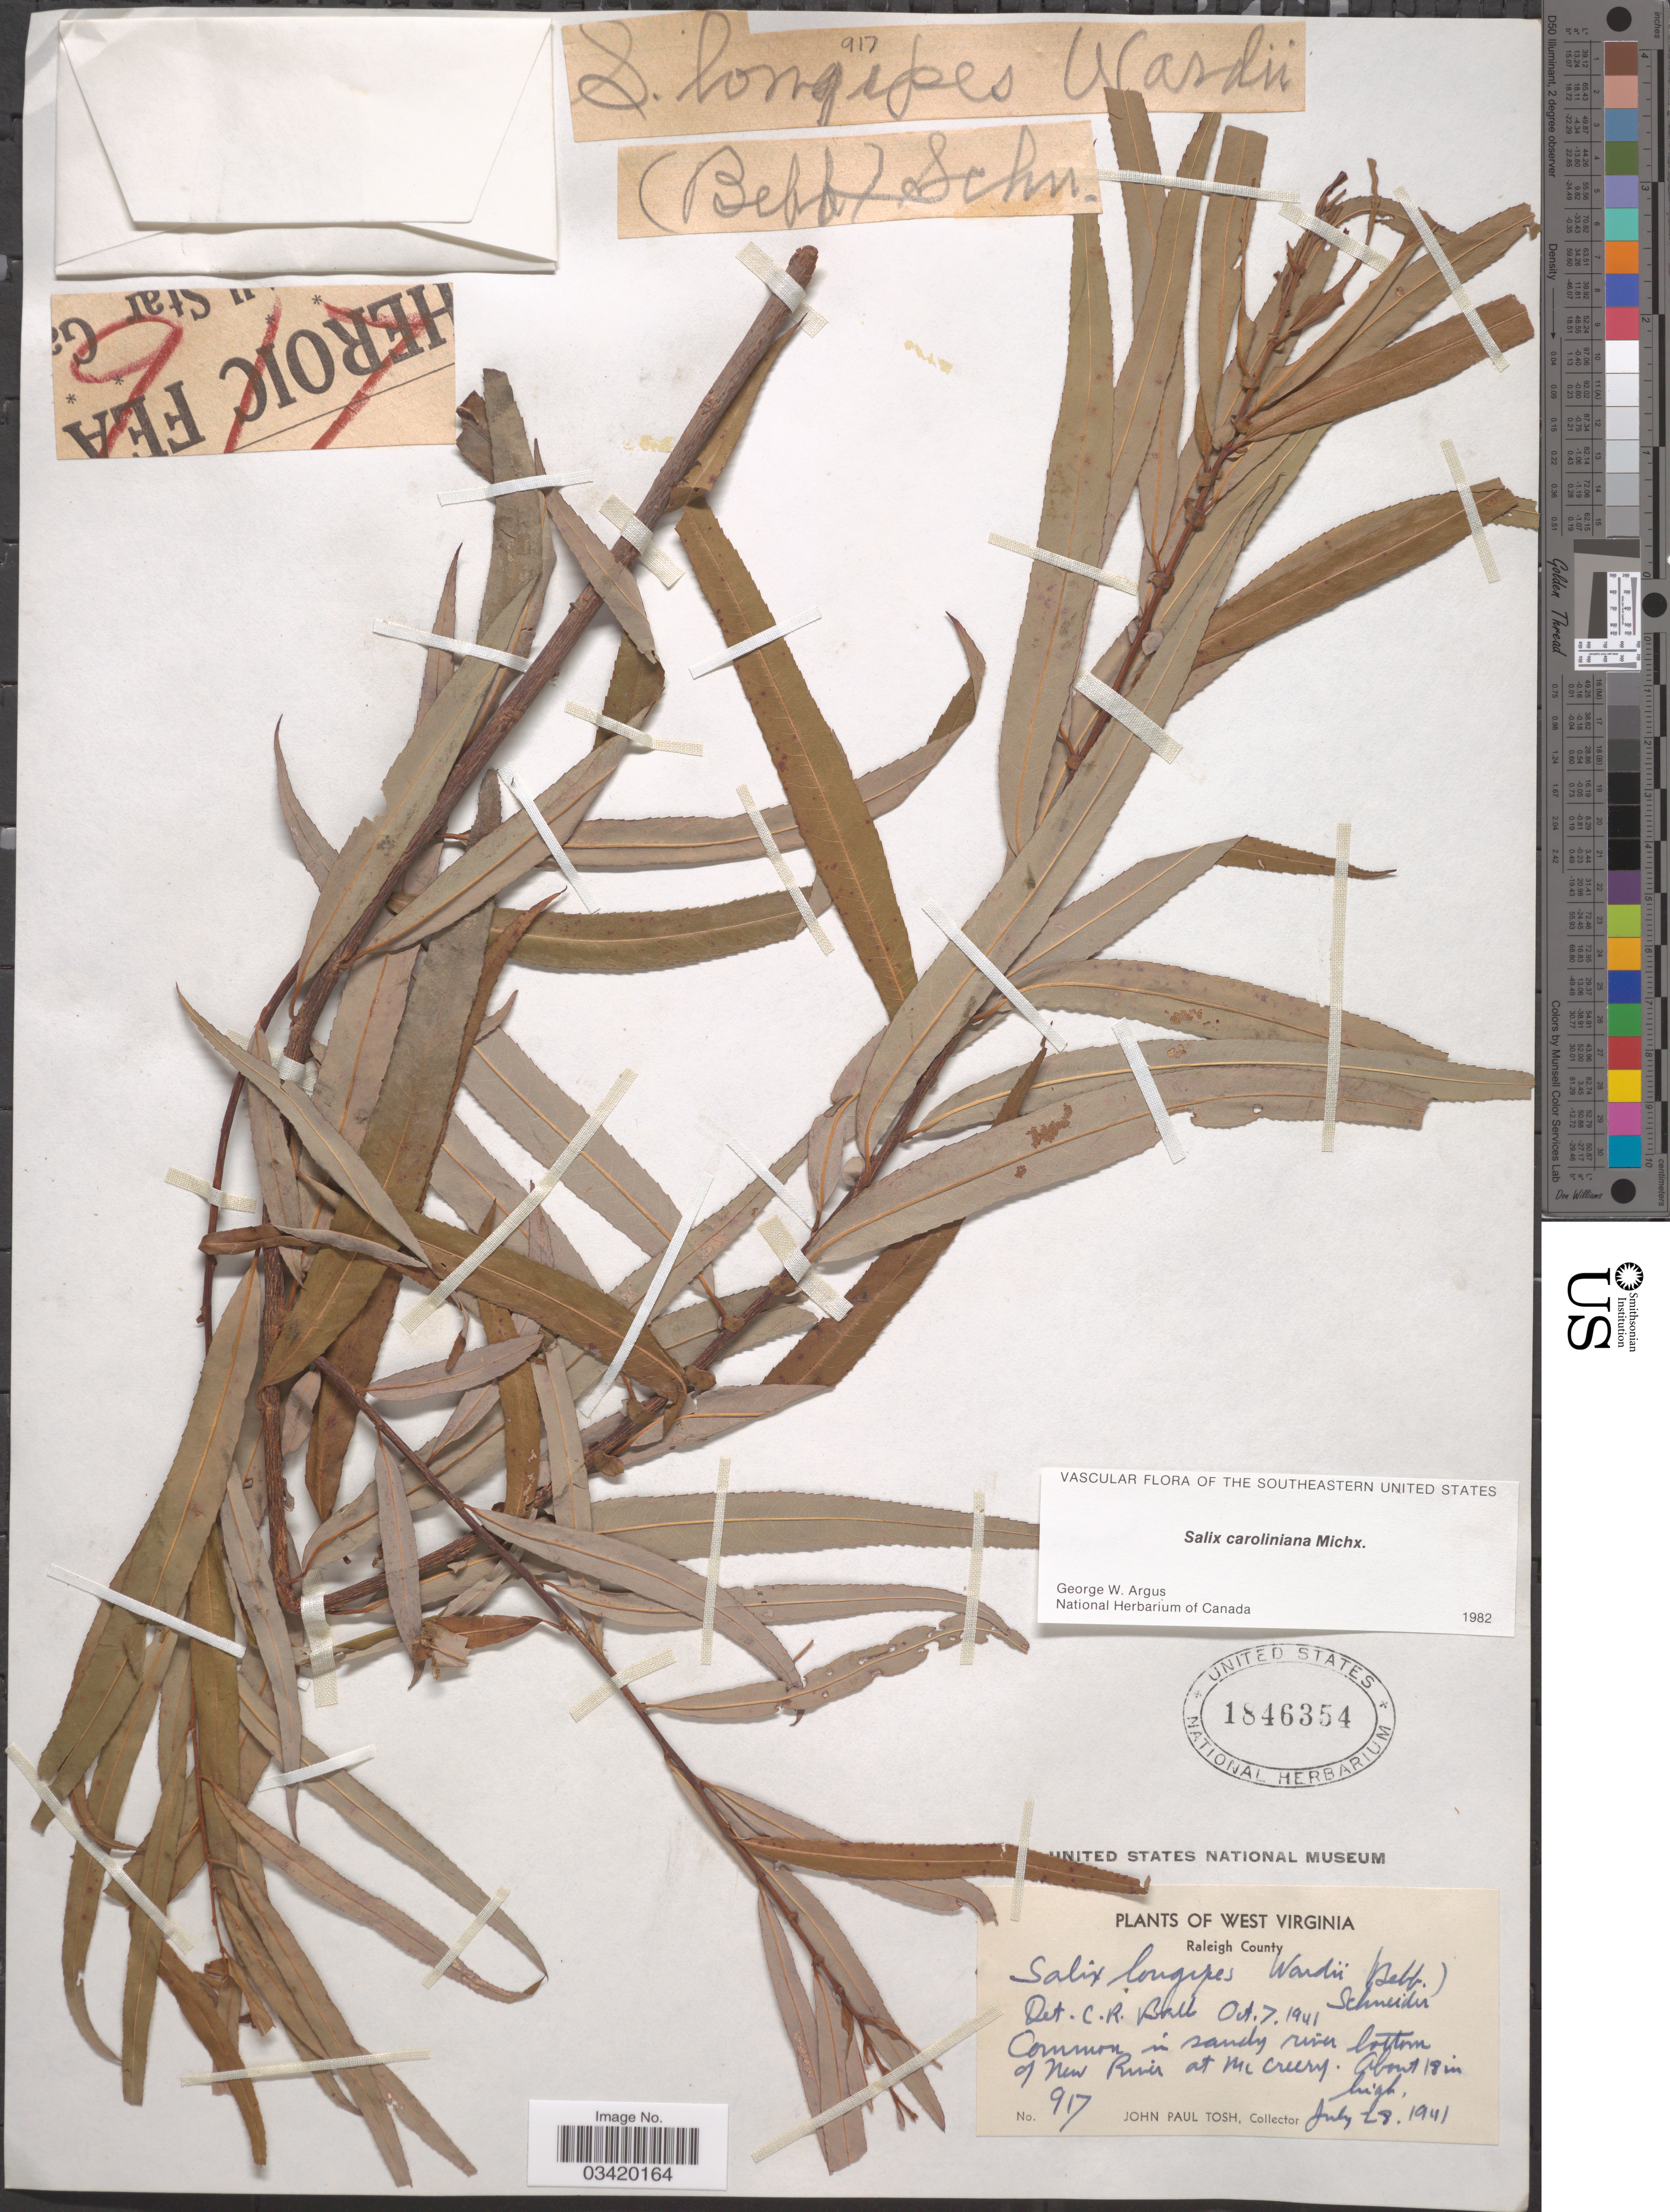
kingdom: Plantae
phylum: Tracheophyta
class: Magnoliopsida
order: Malpighiales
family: Salicaceae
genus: Salix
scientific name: Salix caroliniana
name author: Michx.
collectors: J. Tosh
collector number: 917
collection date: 1941-07-28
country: United States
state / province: West Virginia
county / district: Raleigh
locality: Raleigh County. Sandy river bottom of New River at McCreery.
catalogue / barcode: US 1846354